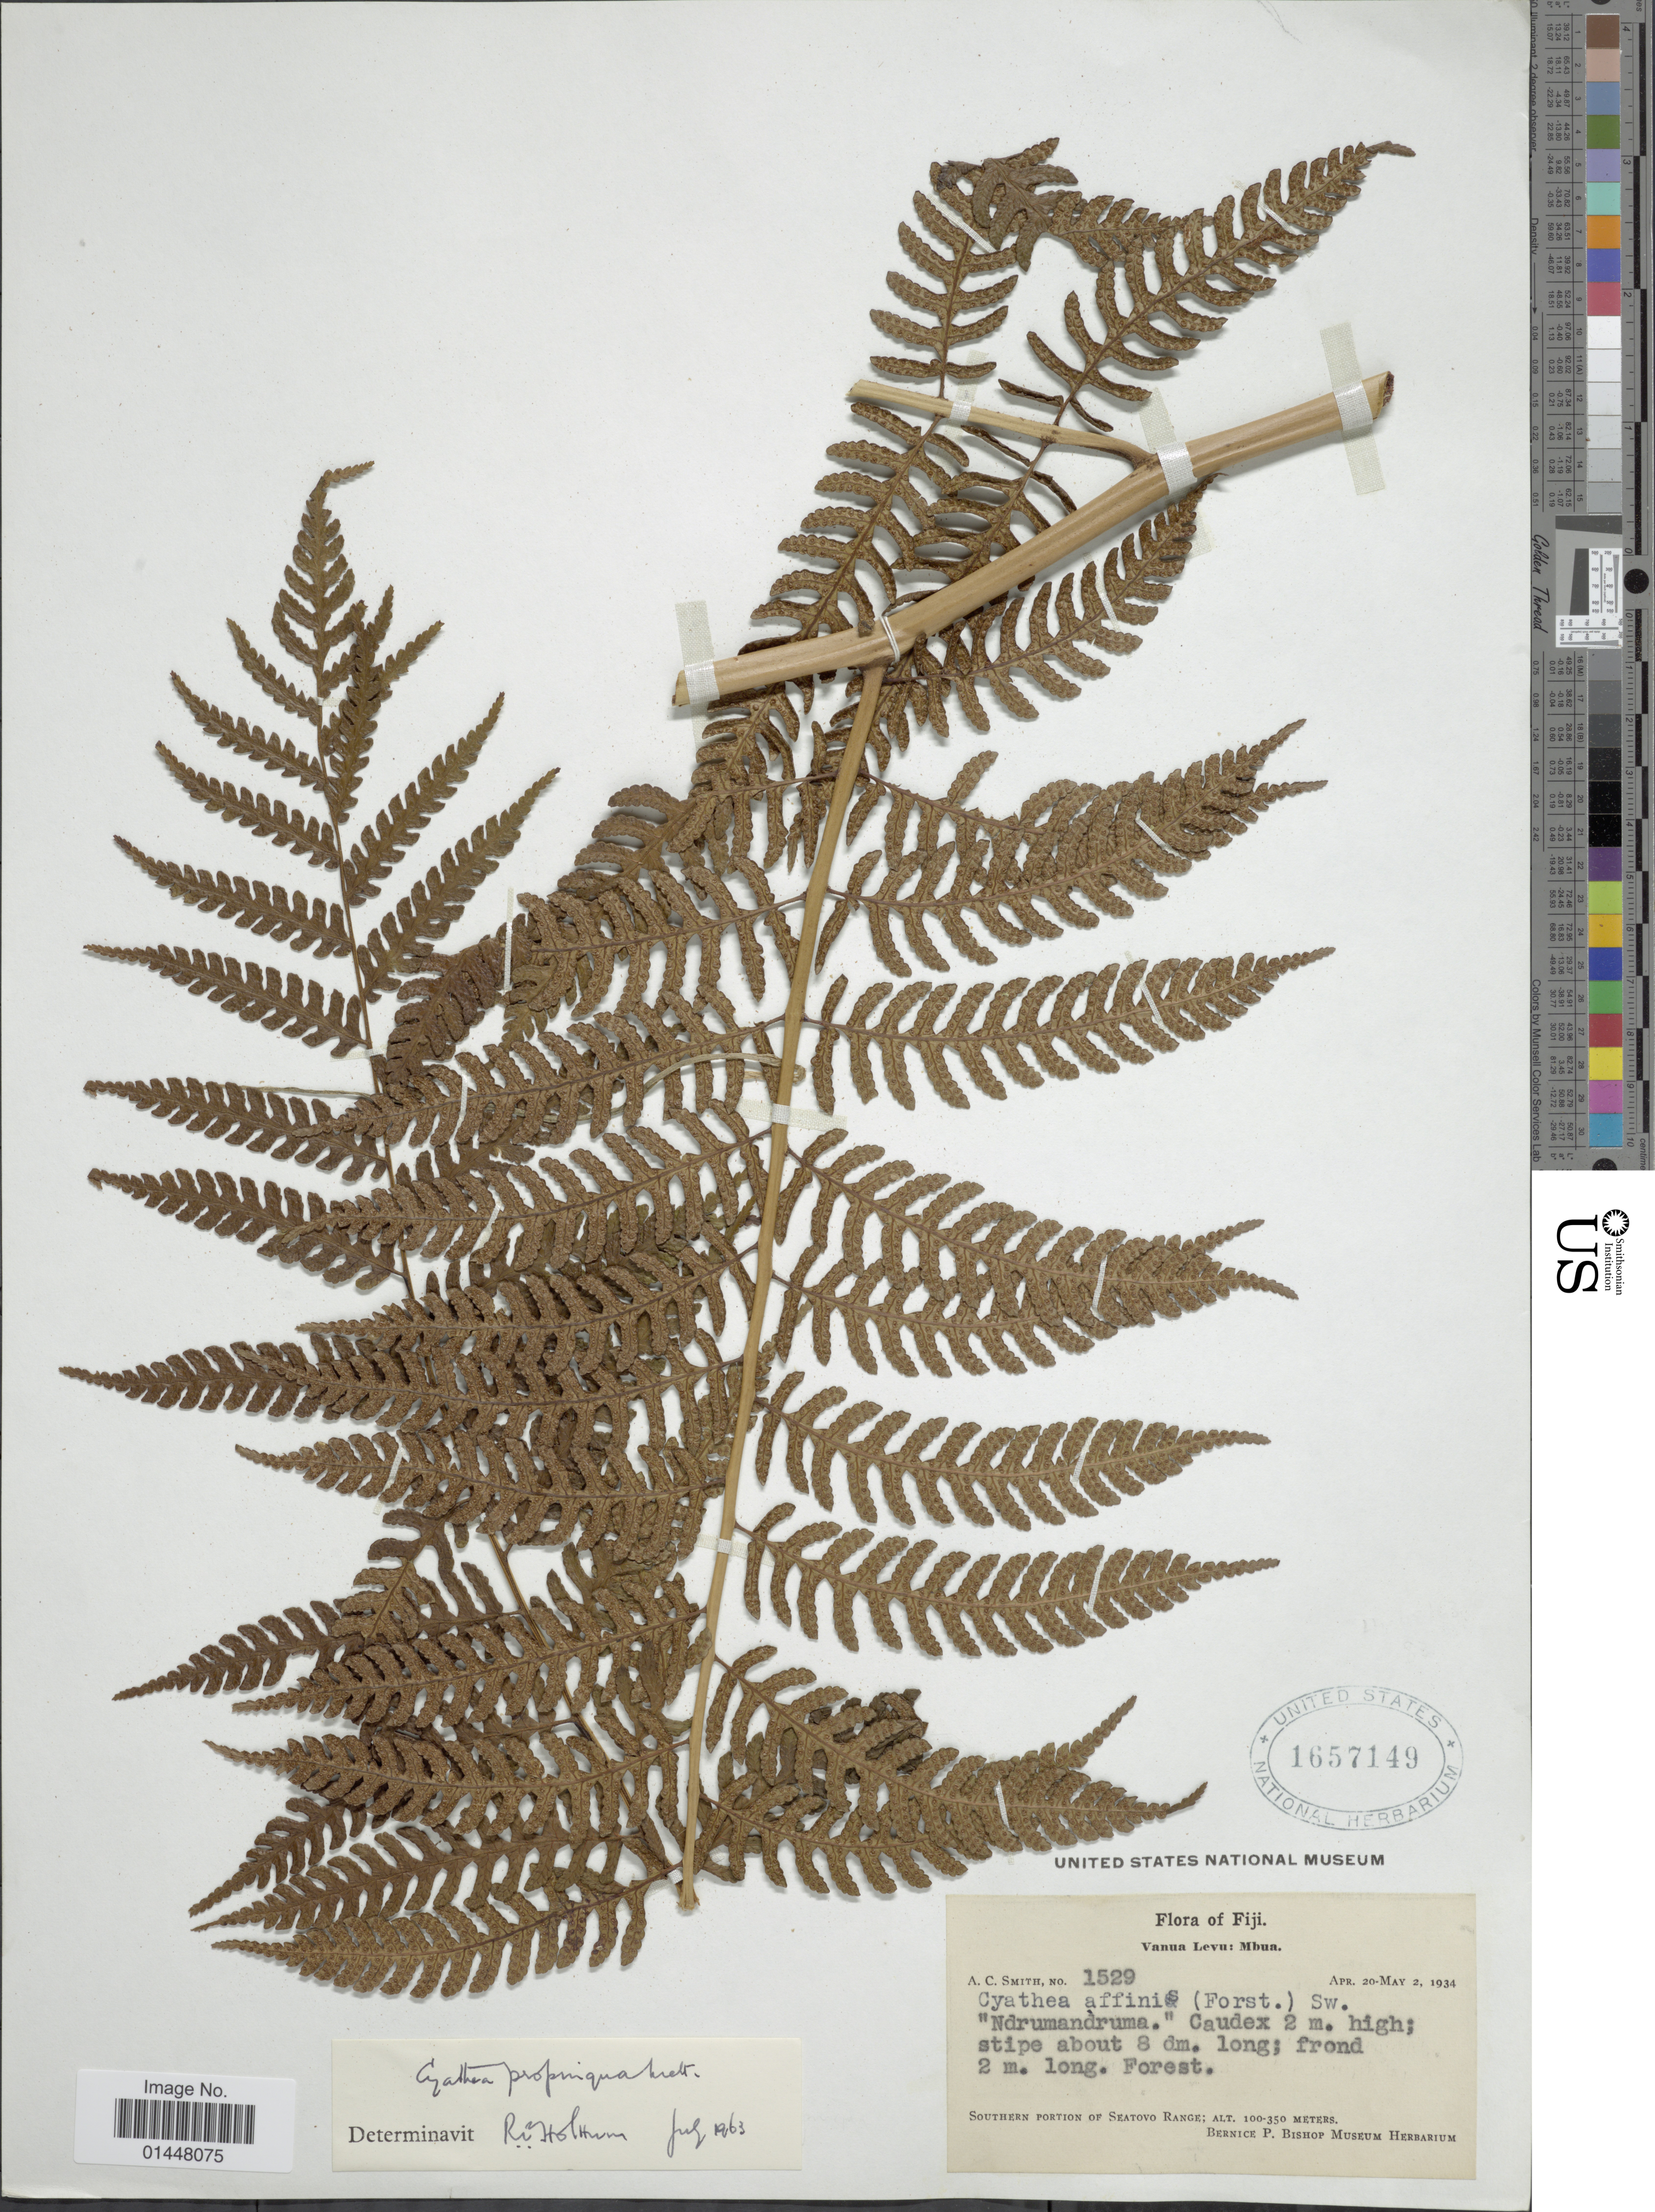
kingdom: Plantae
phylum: Tracheophyta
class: Polypodiopsida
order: Cyatheales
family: Cyatheaceae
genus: Sphaeropteris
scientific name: Sphaeropteris propinqua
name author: (Mett.) R.M. Tryon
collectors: A. C. Smith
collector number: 1529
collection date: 1932-05-02/1934-04-20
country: Fiji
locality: Fiji, Vanua Levu: Mbua. Southern portion of Seatovo Range;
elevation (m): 100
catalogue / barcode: US 1657149